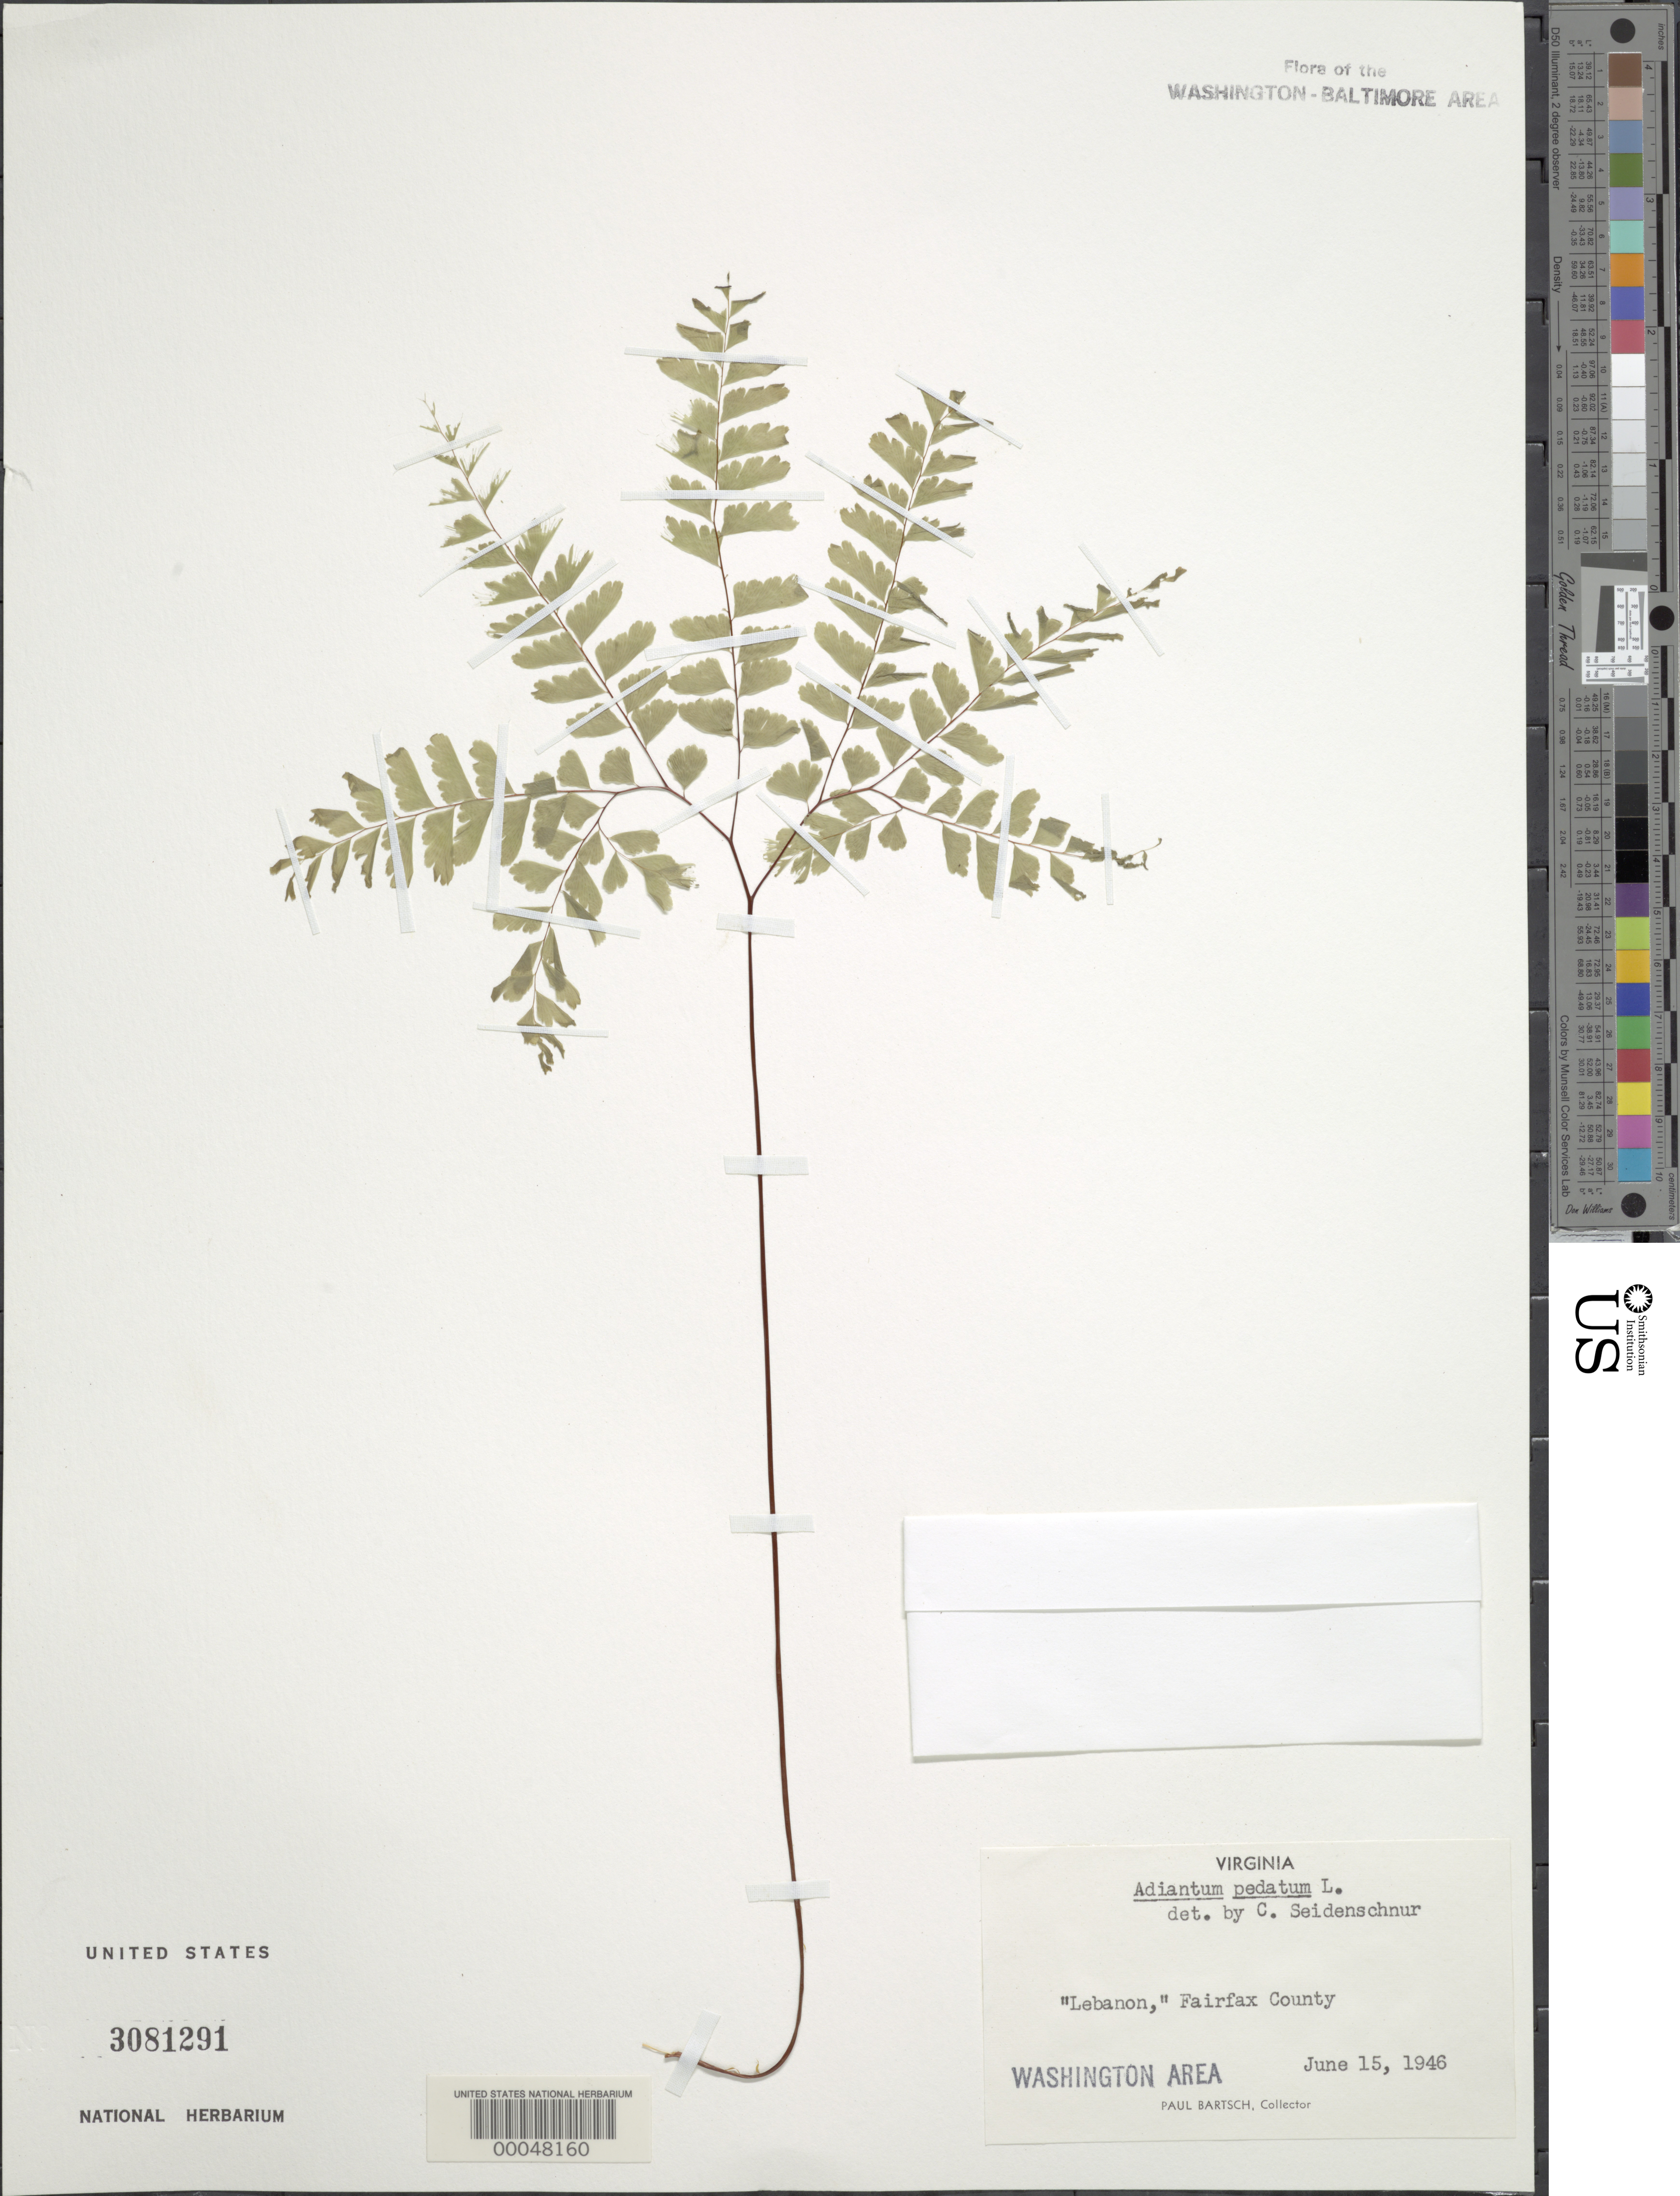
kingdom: Plantae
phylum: Tracheophyta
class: Polypodiopsida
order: Polypodiales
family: Pteridaceae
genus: Adiantum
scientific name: Adiantum pedatum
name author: L.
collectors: P. Bartsch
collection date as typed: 15 Jun 1946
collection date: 1946-06-15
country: United States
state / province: Virginia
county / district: Fairfax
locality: Lebanon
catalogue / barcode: US 3081291